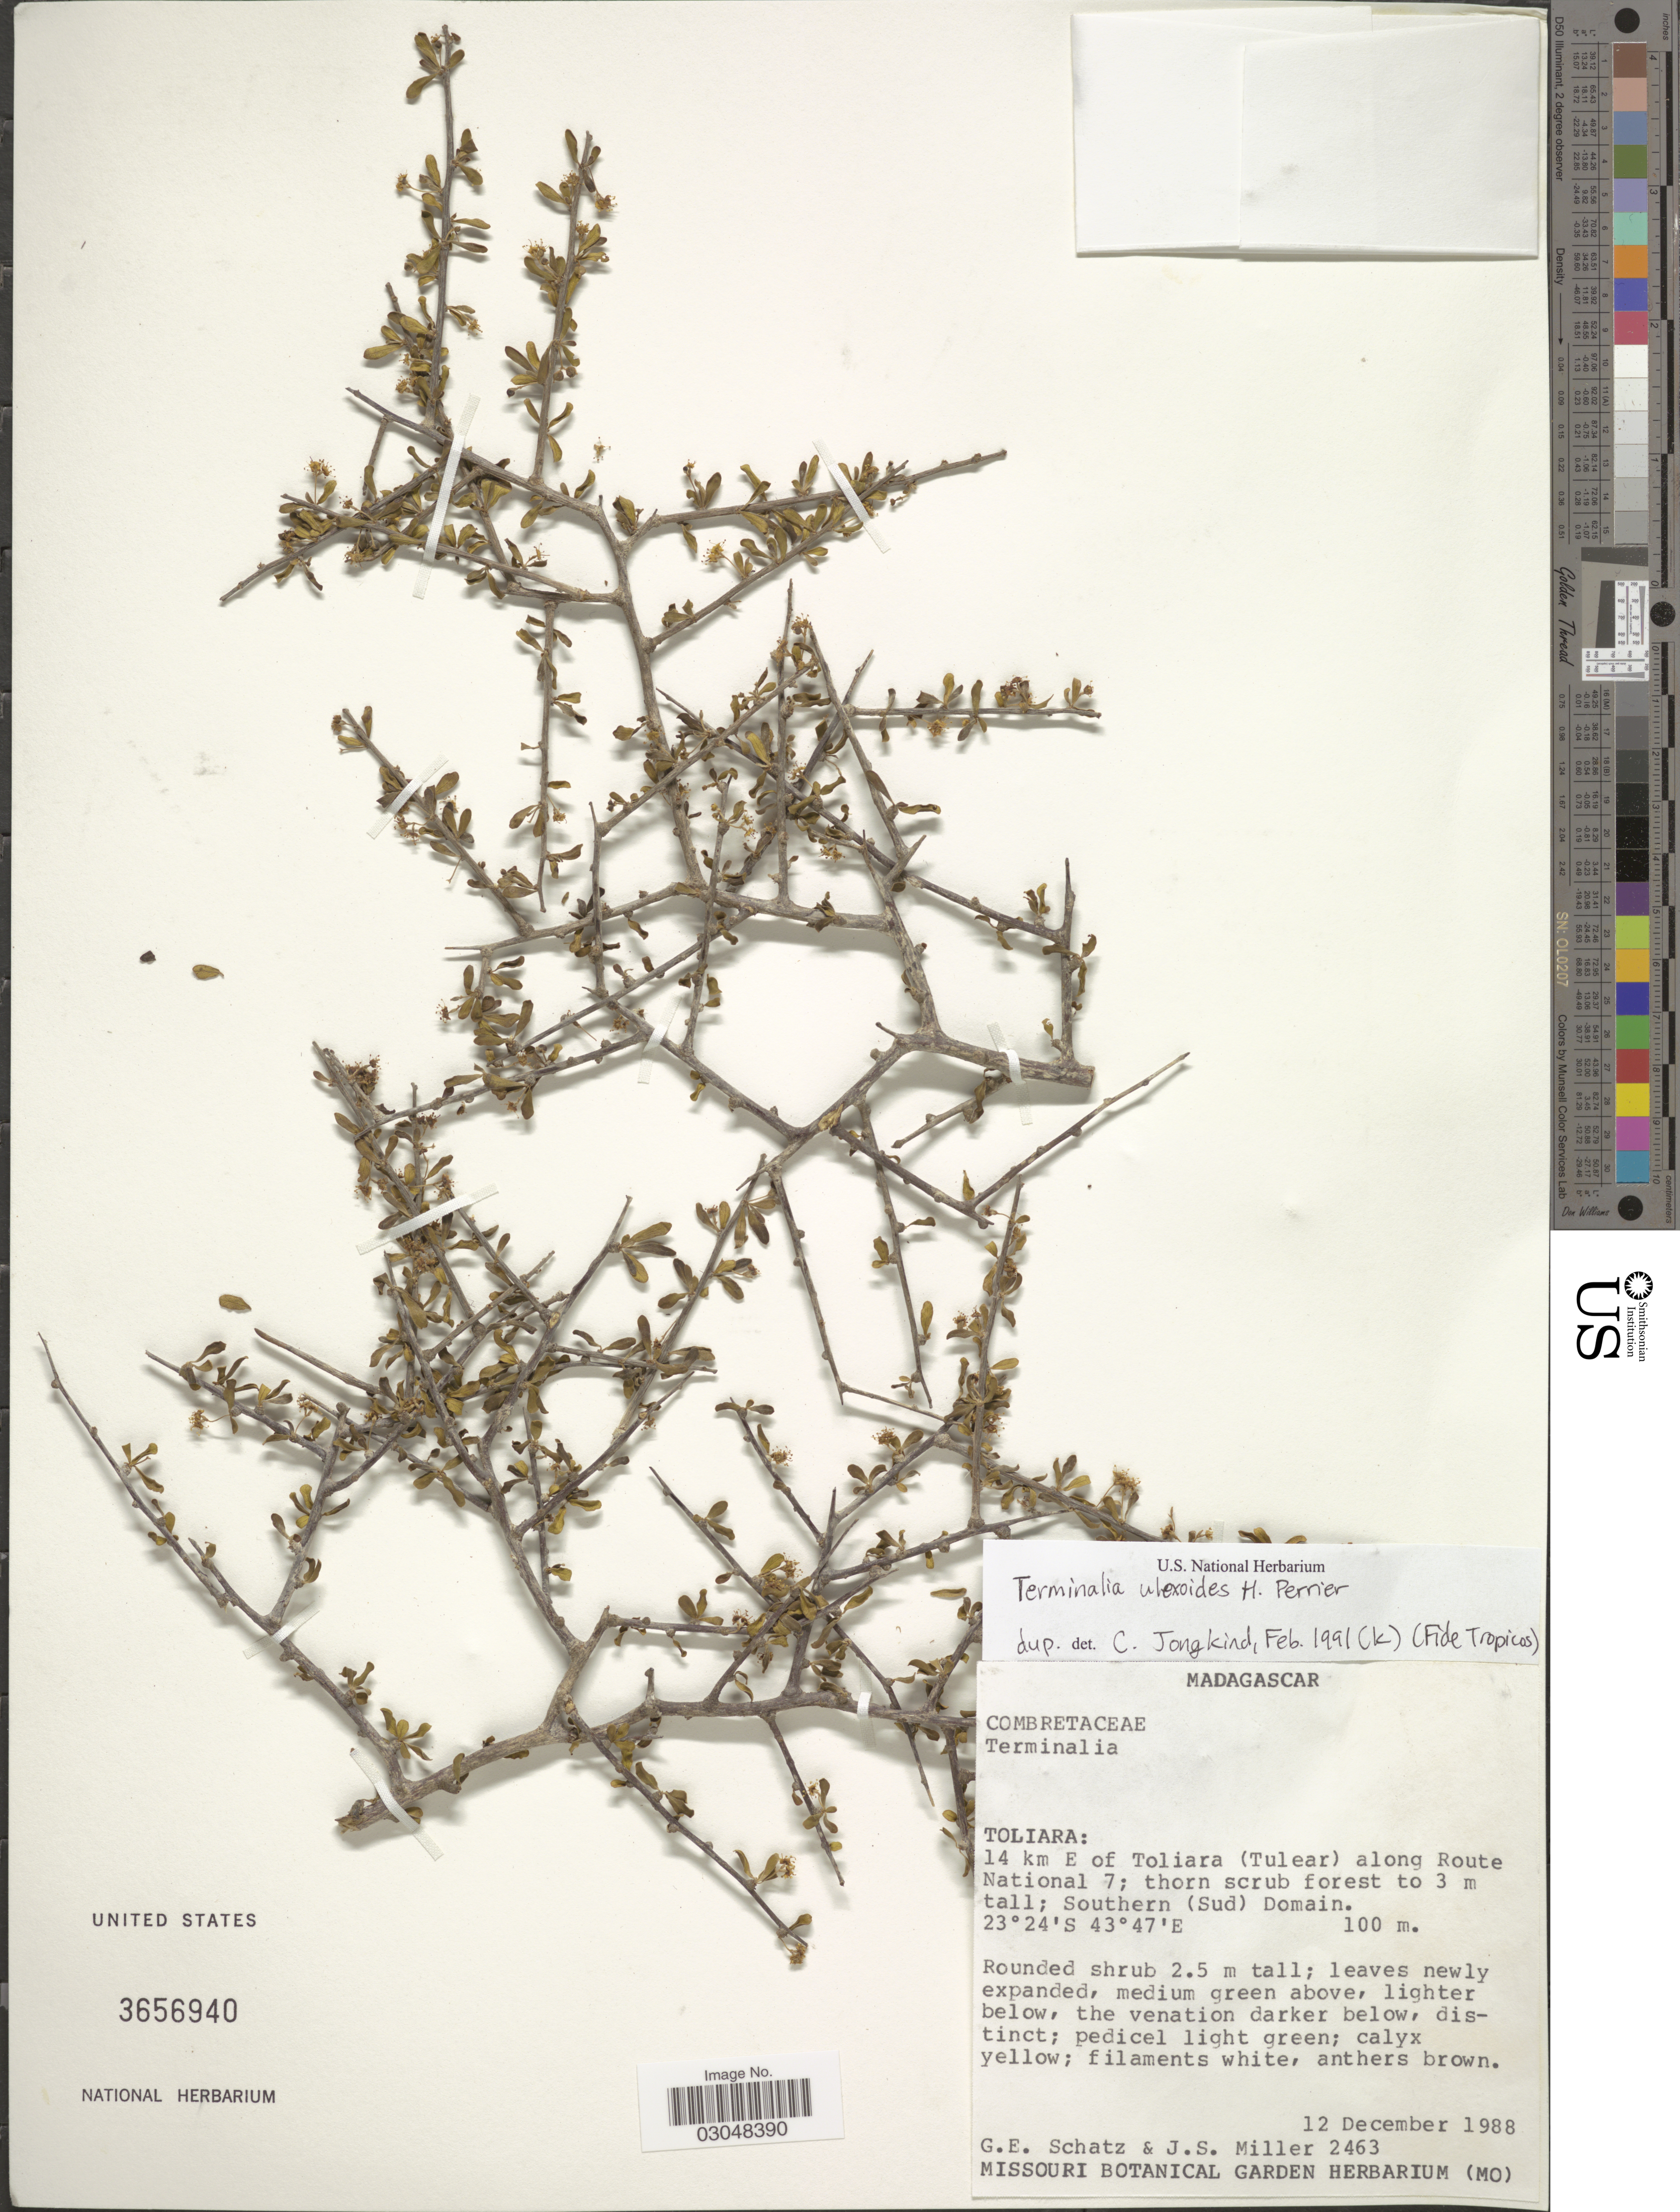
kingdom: Plantae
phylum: Tracheophyta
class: Magnoliopsida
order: Myrtales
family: Combretaceae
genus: Terminalia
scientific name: Terminalia ulexoides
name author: H. Perrier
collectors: G. Schatz & J. S. Miller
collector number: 2463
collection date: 1988-12-12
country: Madagascar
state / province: Atsimo-Andrefana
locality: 14 km E of Toliara (Tulear) along Route National 7; Southern (Sud) Domain.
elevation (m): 100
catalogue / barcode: US 3656940